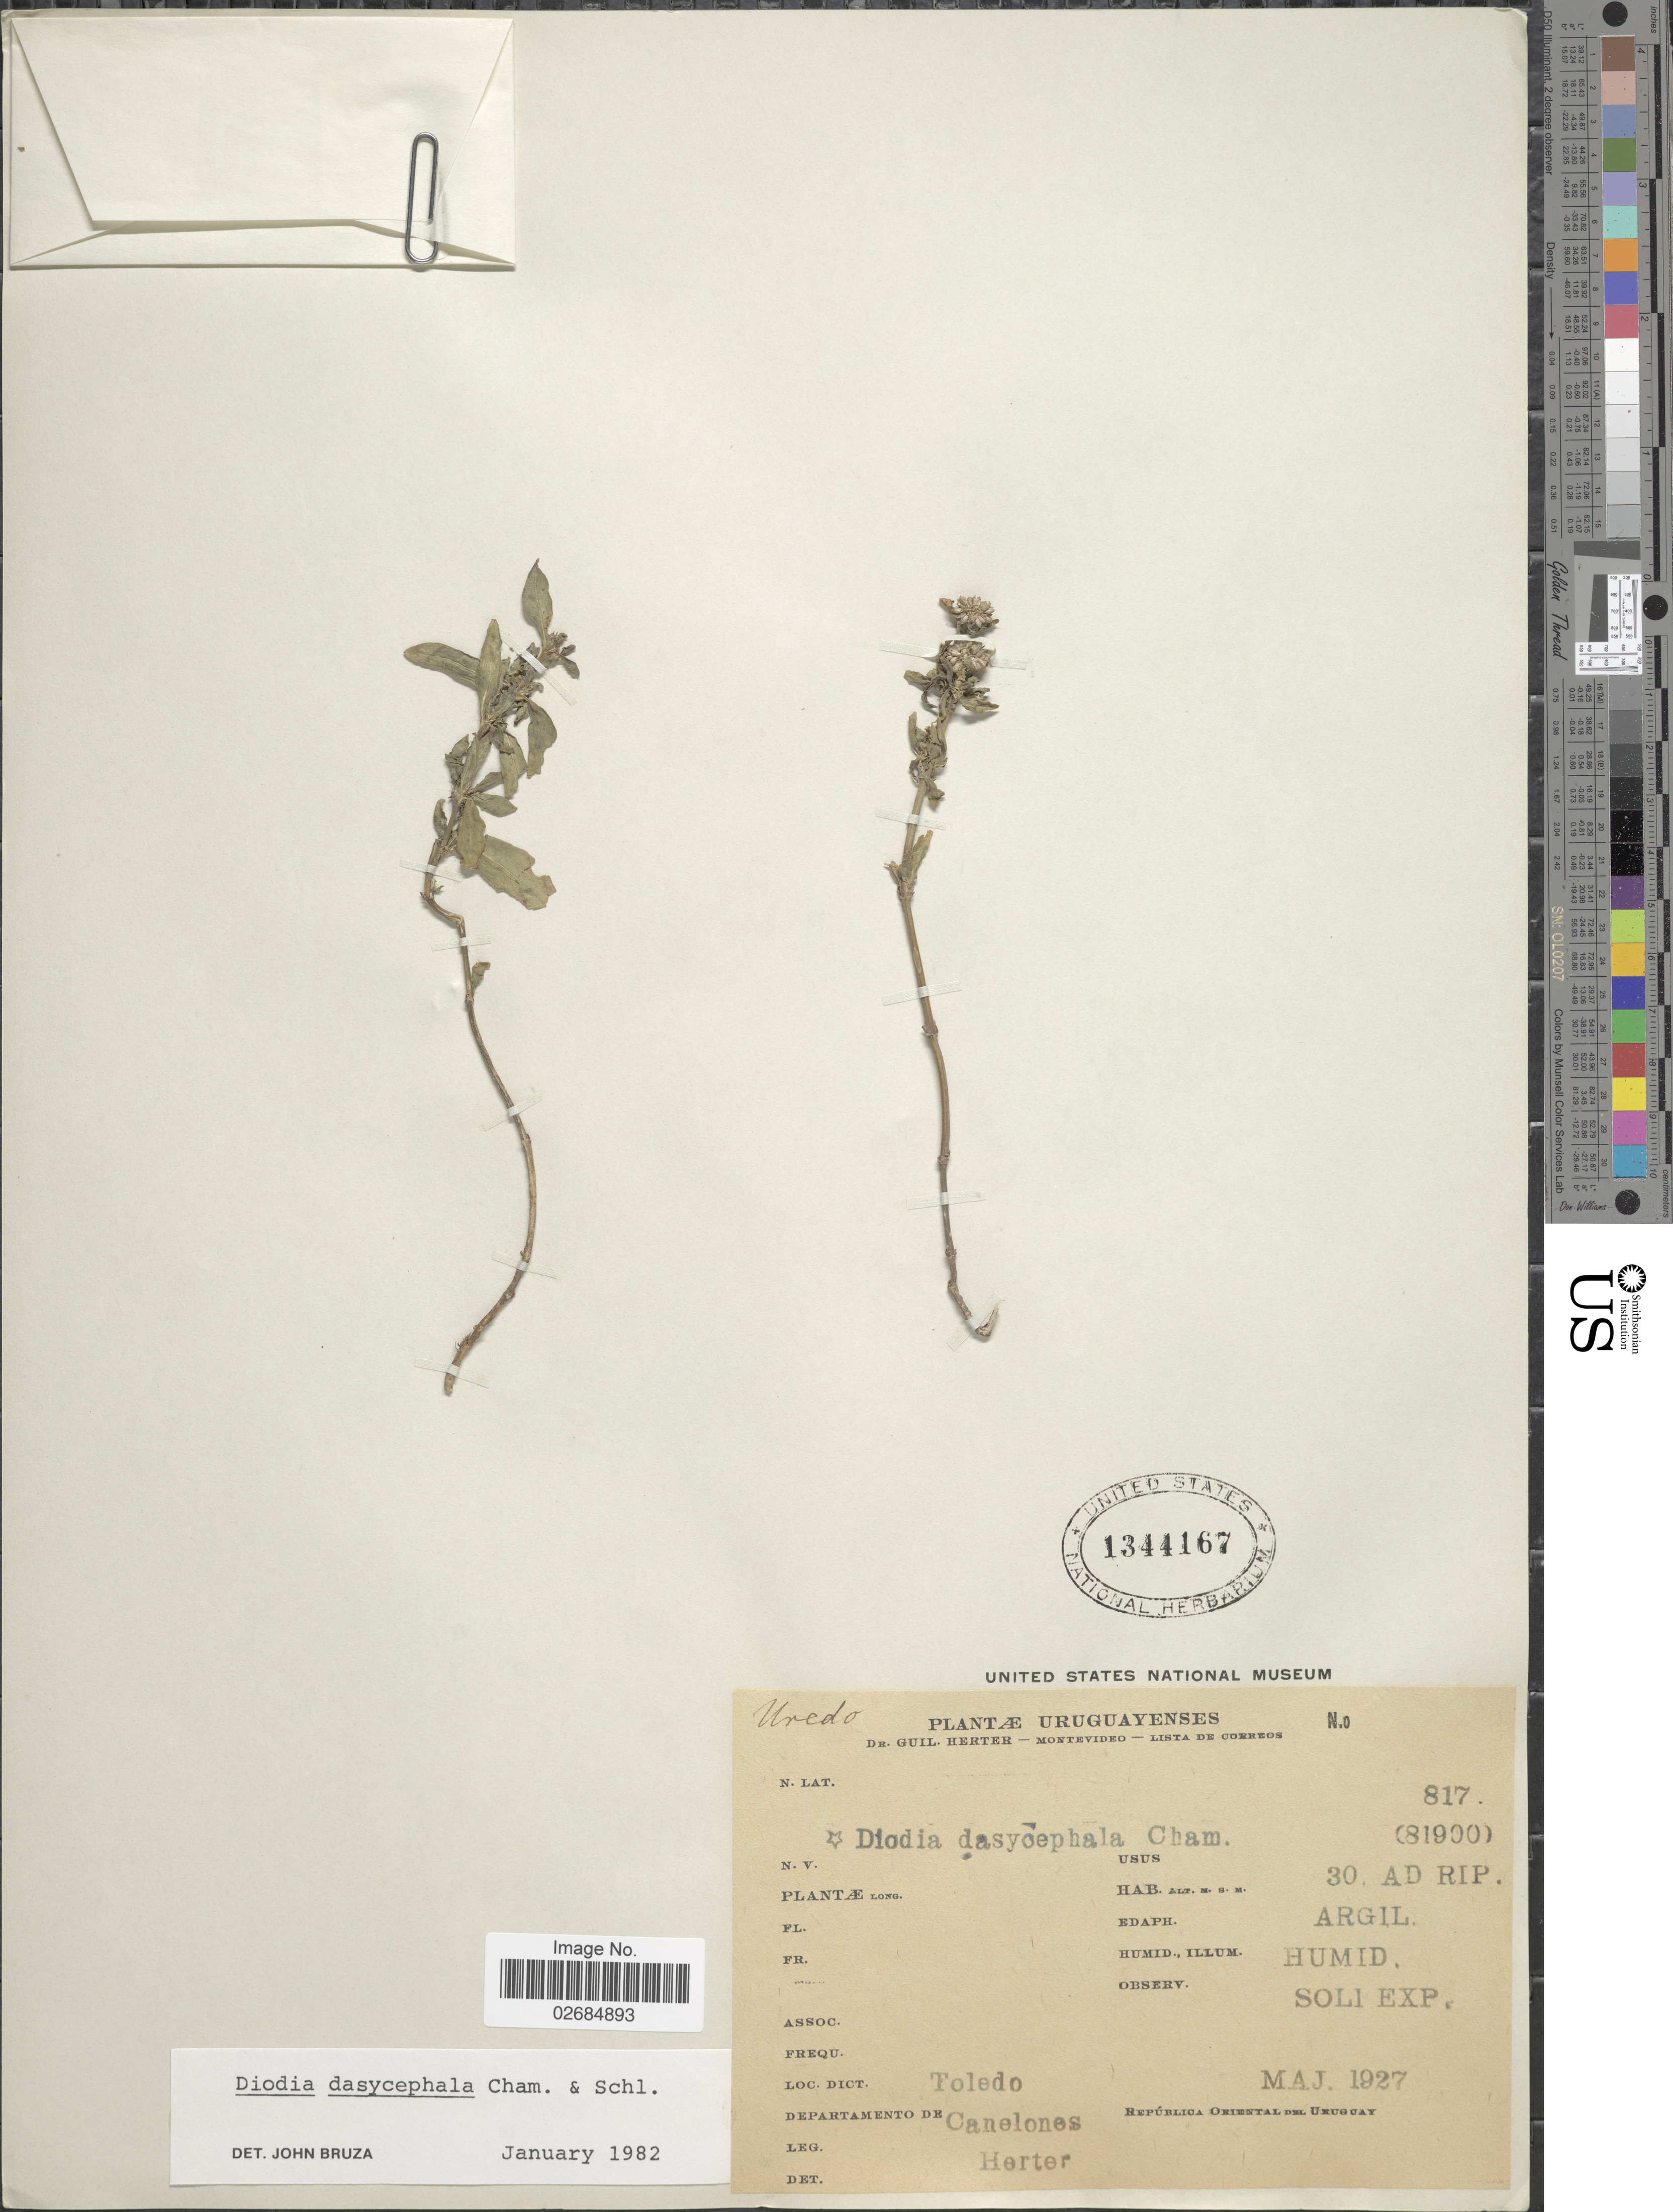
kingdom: Plantae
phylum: Tracheophyta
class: Magnoliopsida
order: Gentianales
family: Rubiaceae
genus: Diodia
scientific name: Diodia dasycephala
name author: Cham. & Schltdl.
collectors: G. Herter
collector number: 817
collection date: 1927-05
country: Uruguay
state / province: Canelones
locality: Toledo. República Oriental del Uruguay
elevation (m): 30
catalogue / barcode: US 1344167